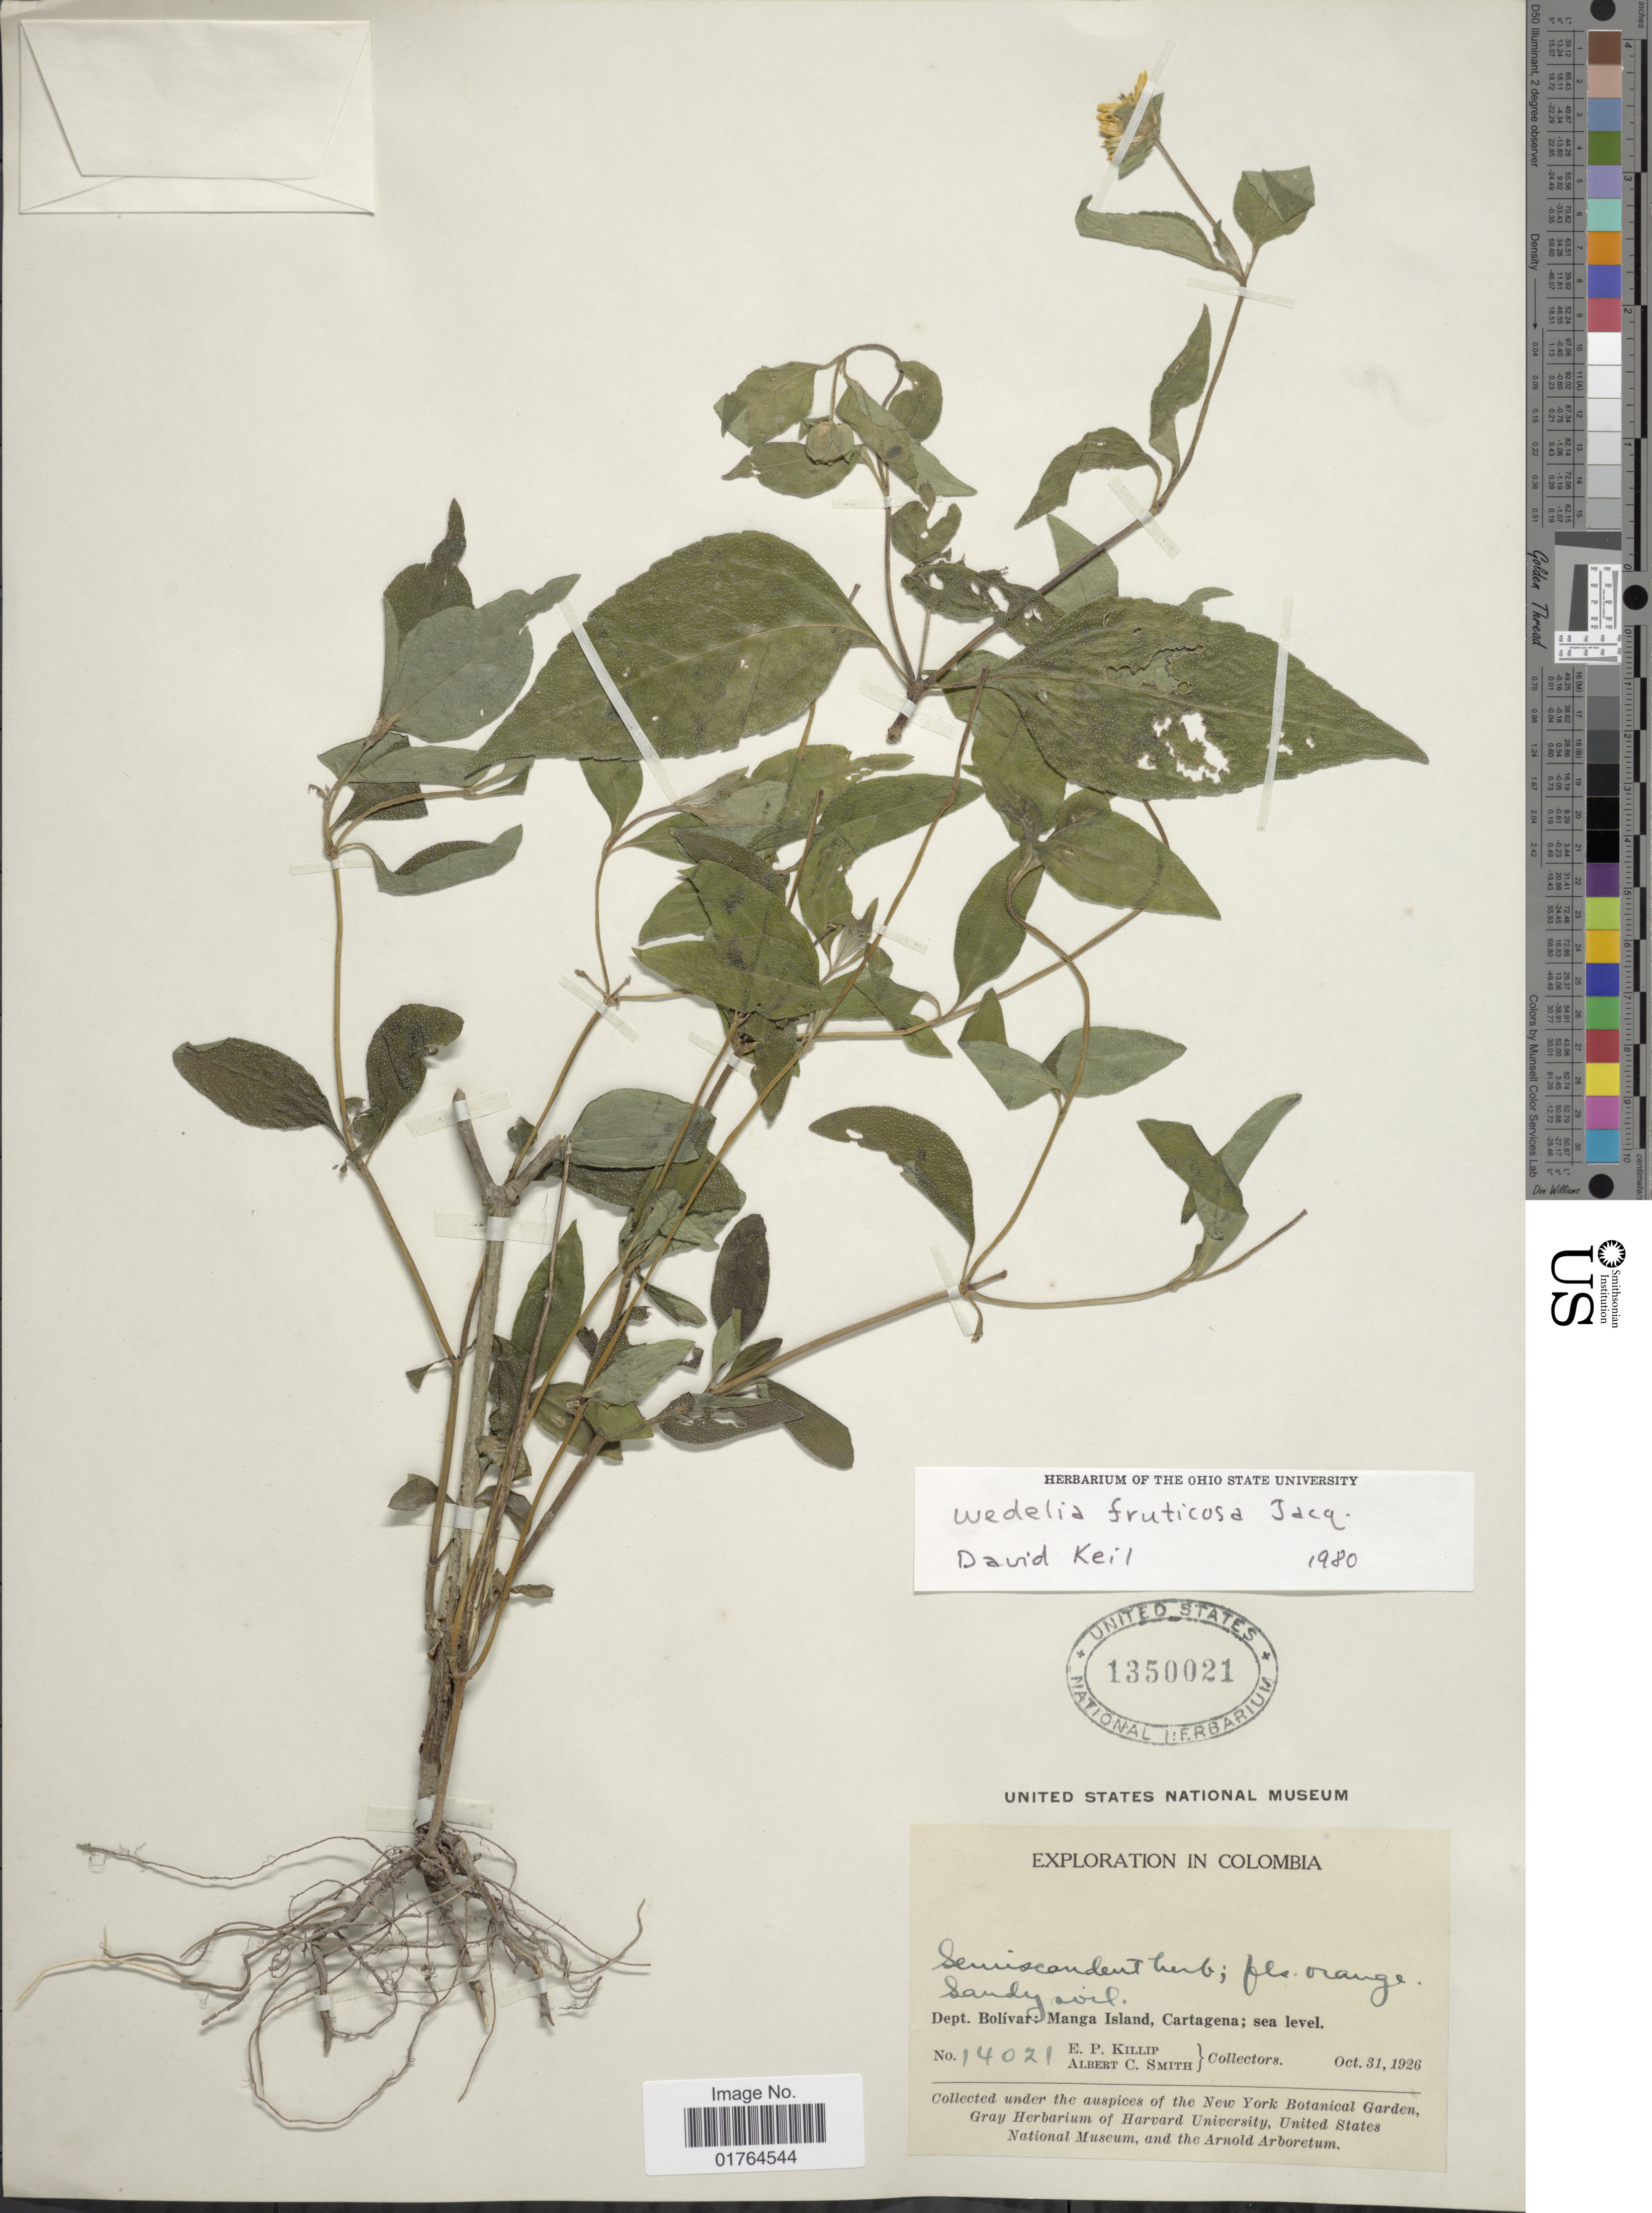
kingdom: Plantae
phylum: Tracheophyta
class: Magnoliopsida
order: Asterales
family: Asteraceae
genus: Wedelia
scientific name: Wedelia fruticosa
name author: Jacq.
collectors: E. P. Killip & A. C. Smith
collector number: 14021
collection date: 1926-10-31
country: Colombia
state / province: Bolívar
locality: Manga Island, Cartagena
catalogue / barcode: US 1350021